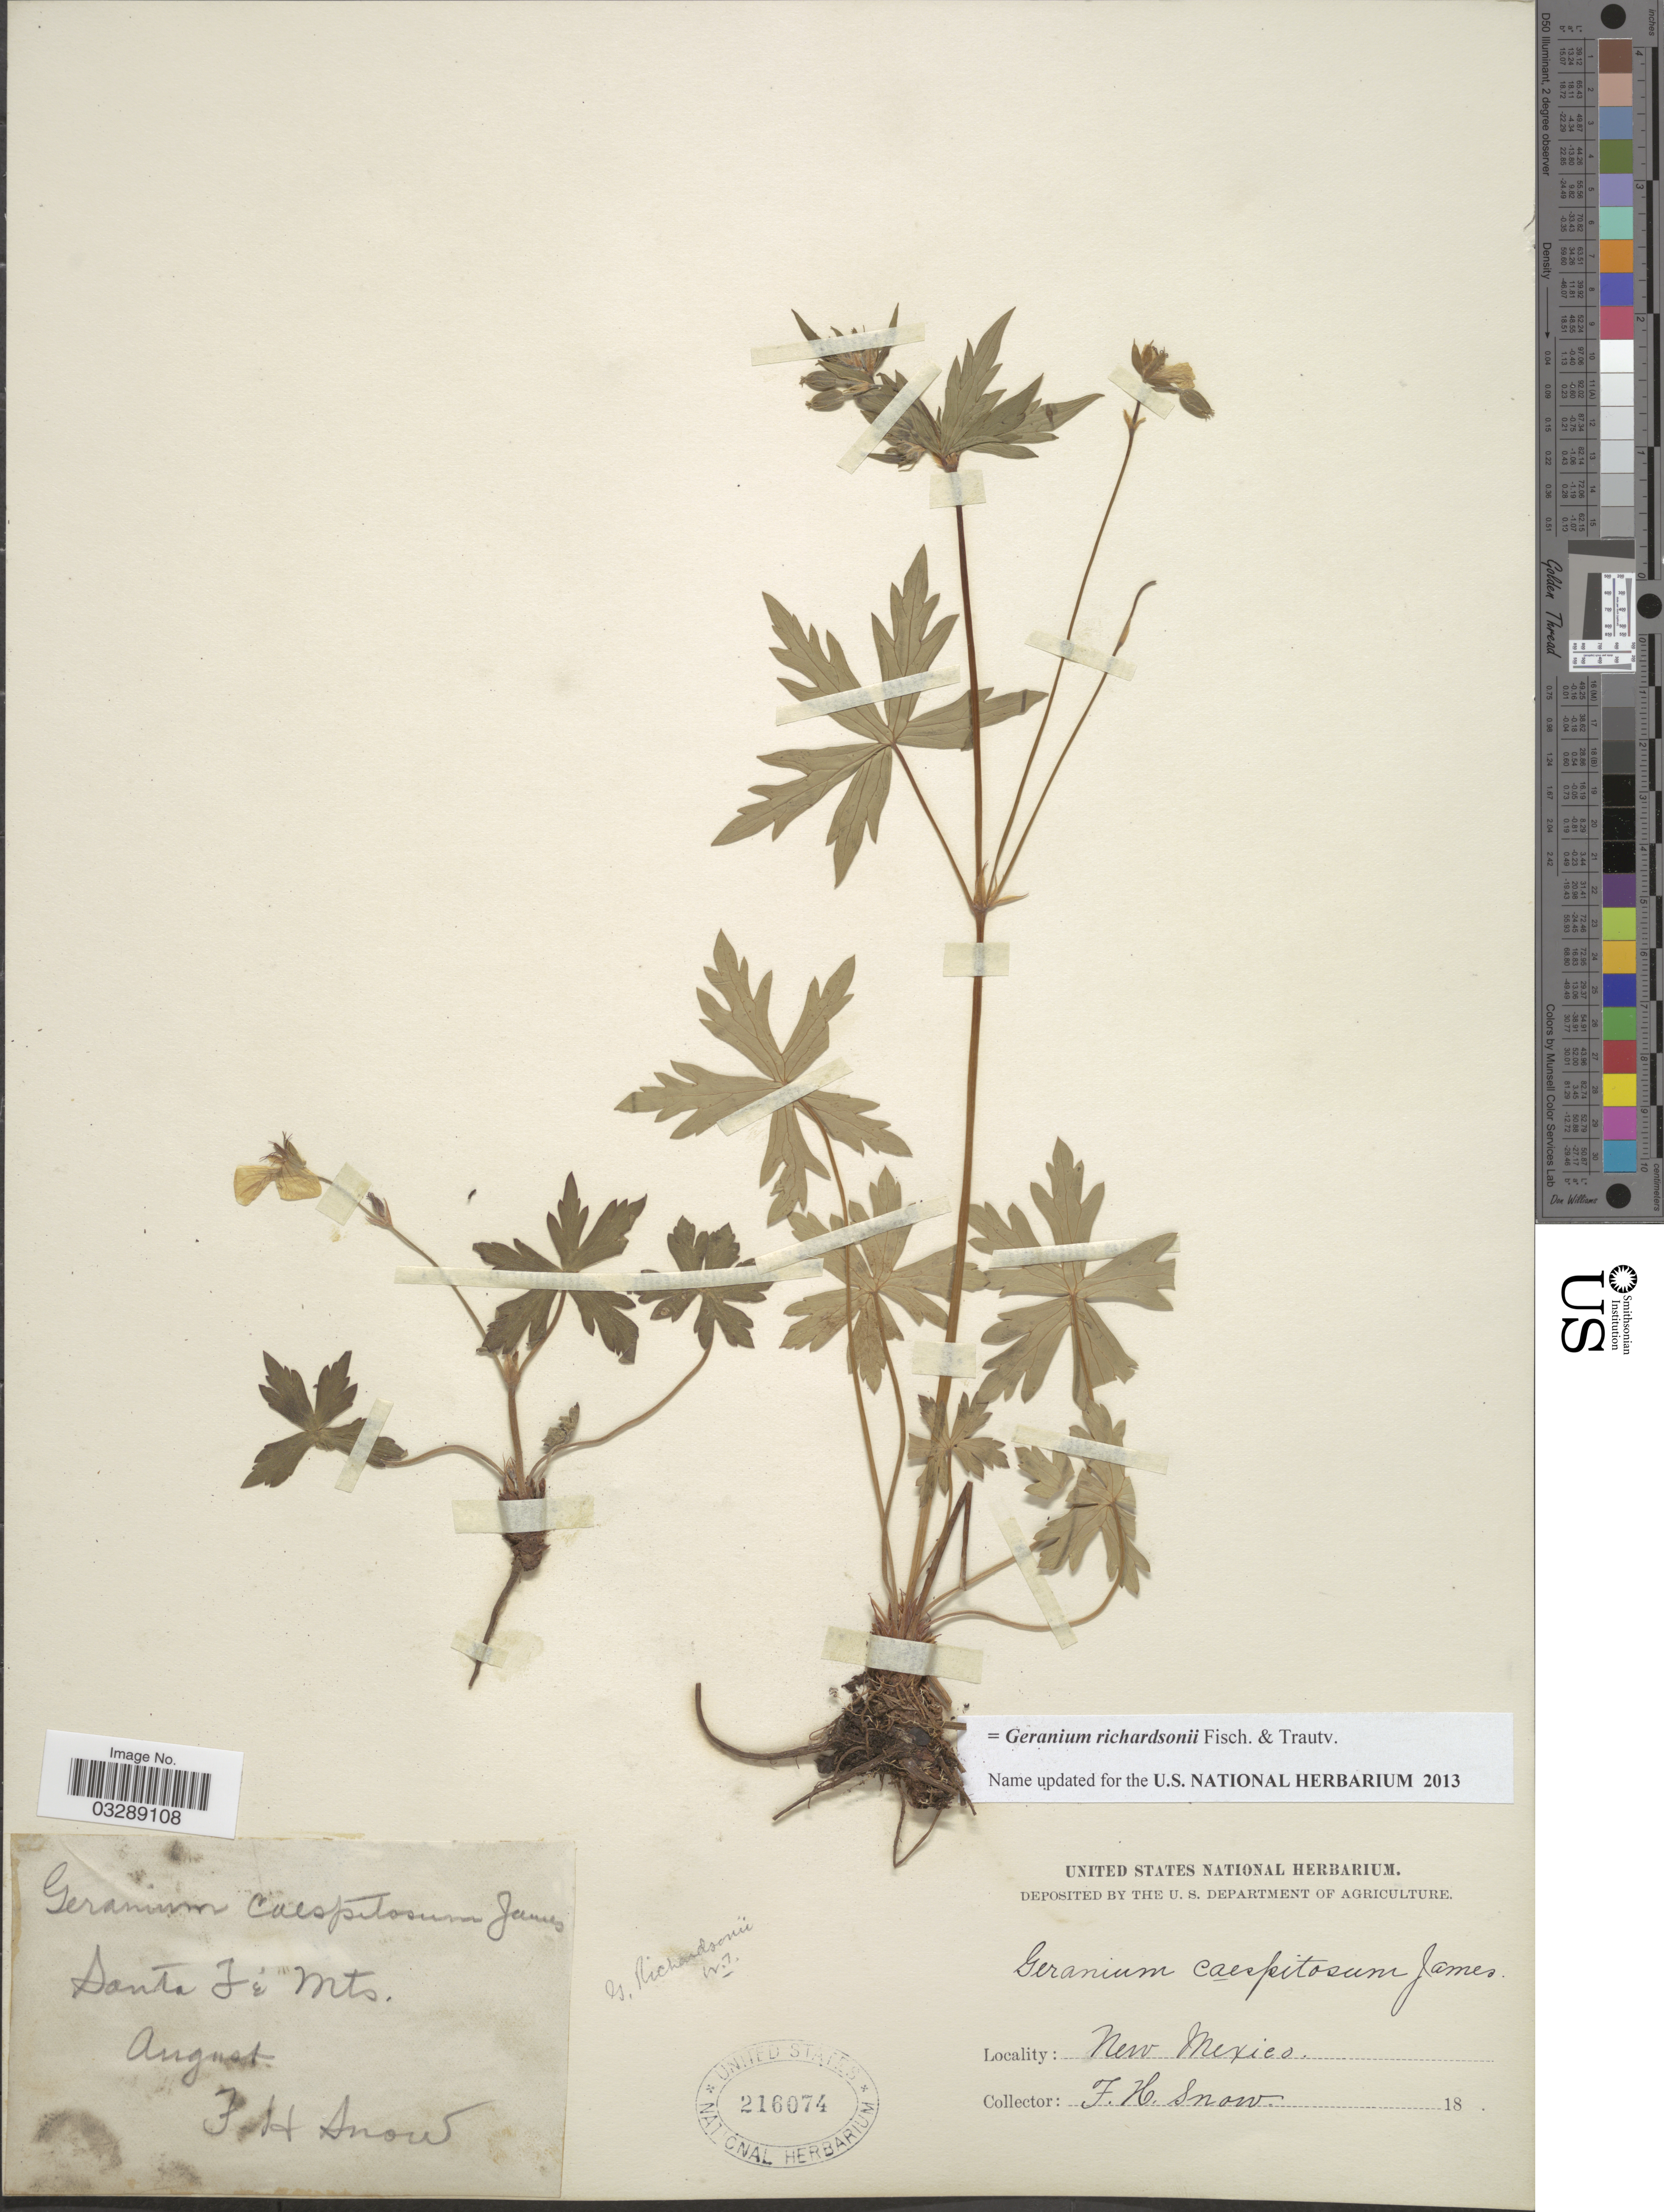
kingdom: Plantae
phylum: Tracheophyta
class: Magnoliopsida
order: Geraniales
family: Geraniaceae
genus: Geranium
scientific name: Geranium richardsonii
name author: Fisch. & Trautv.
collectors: F. H. Snow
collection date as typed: August 18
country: United States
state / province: New Mexico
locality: Santa Fe Mts.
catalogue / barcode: US 216074